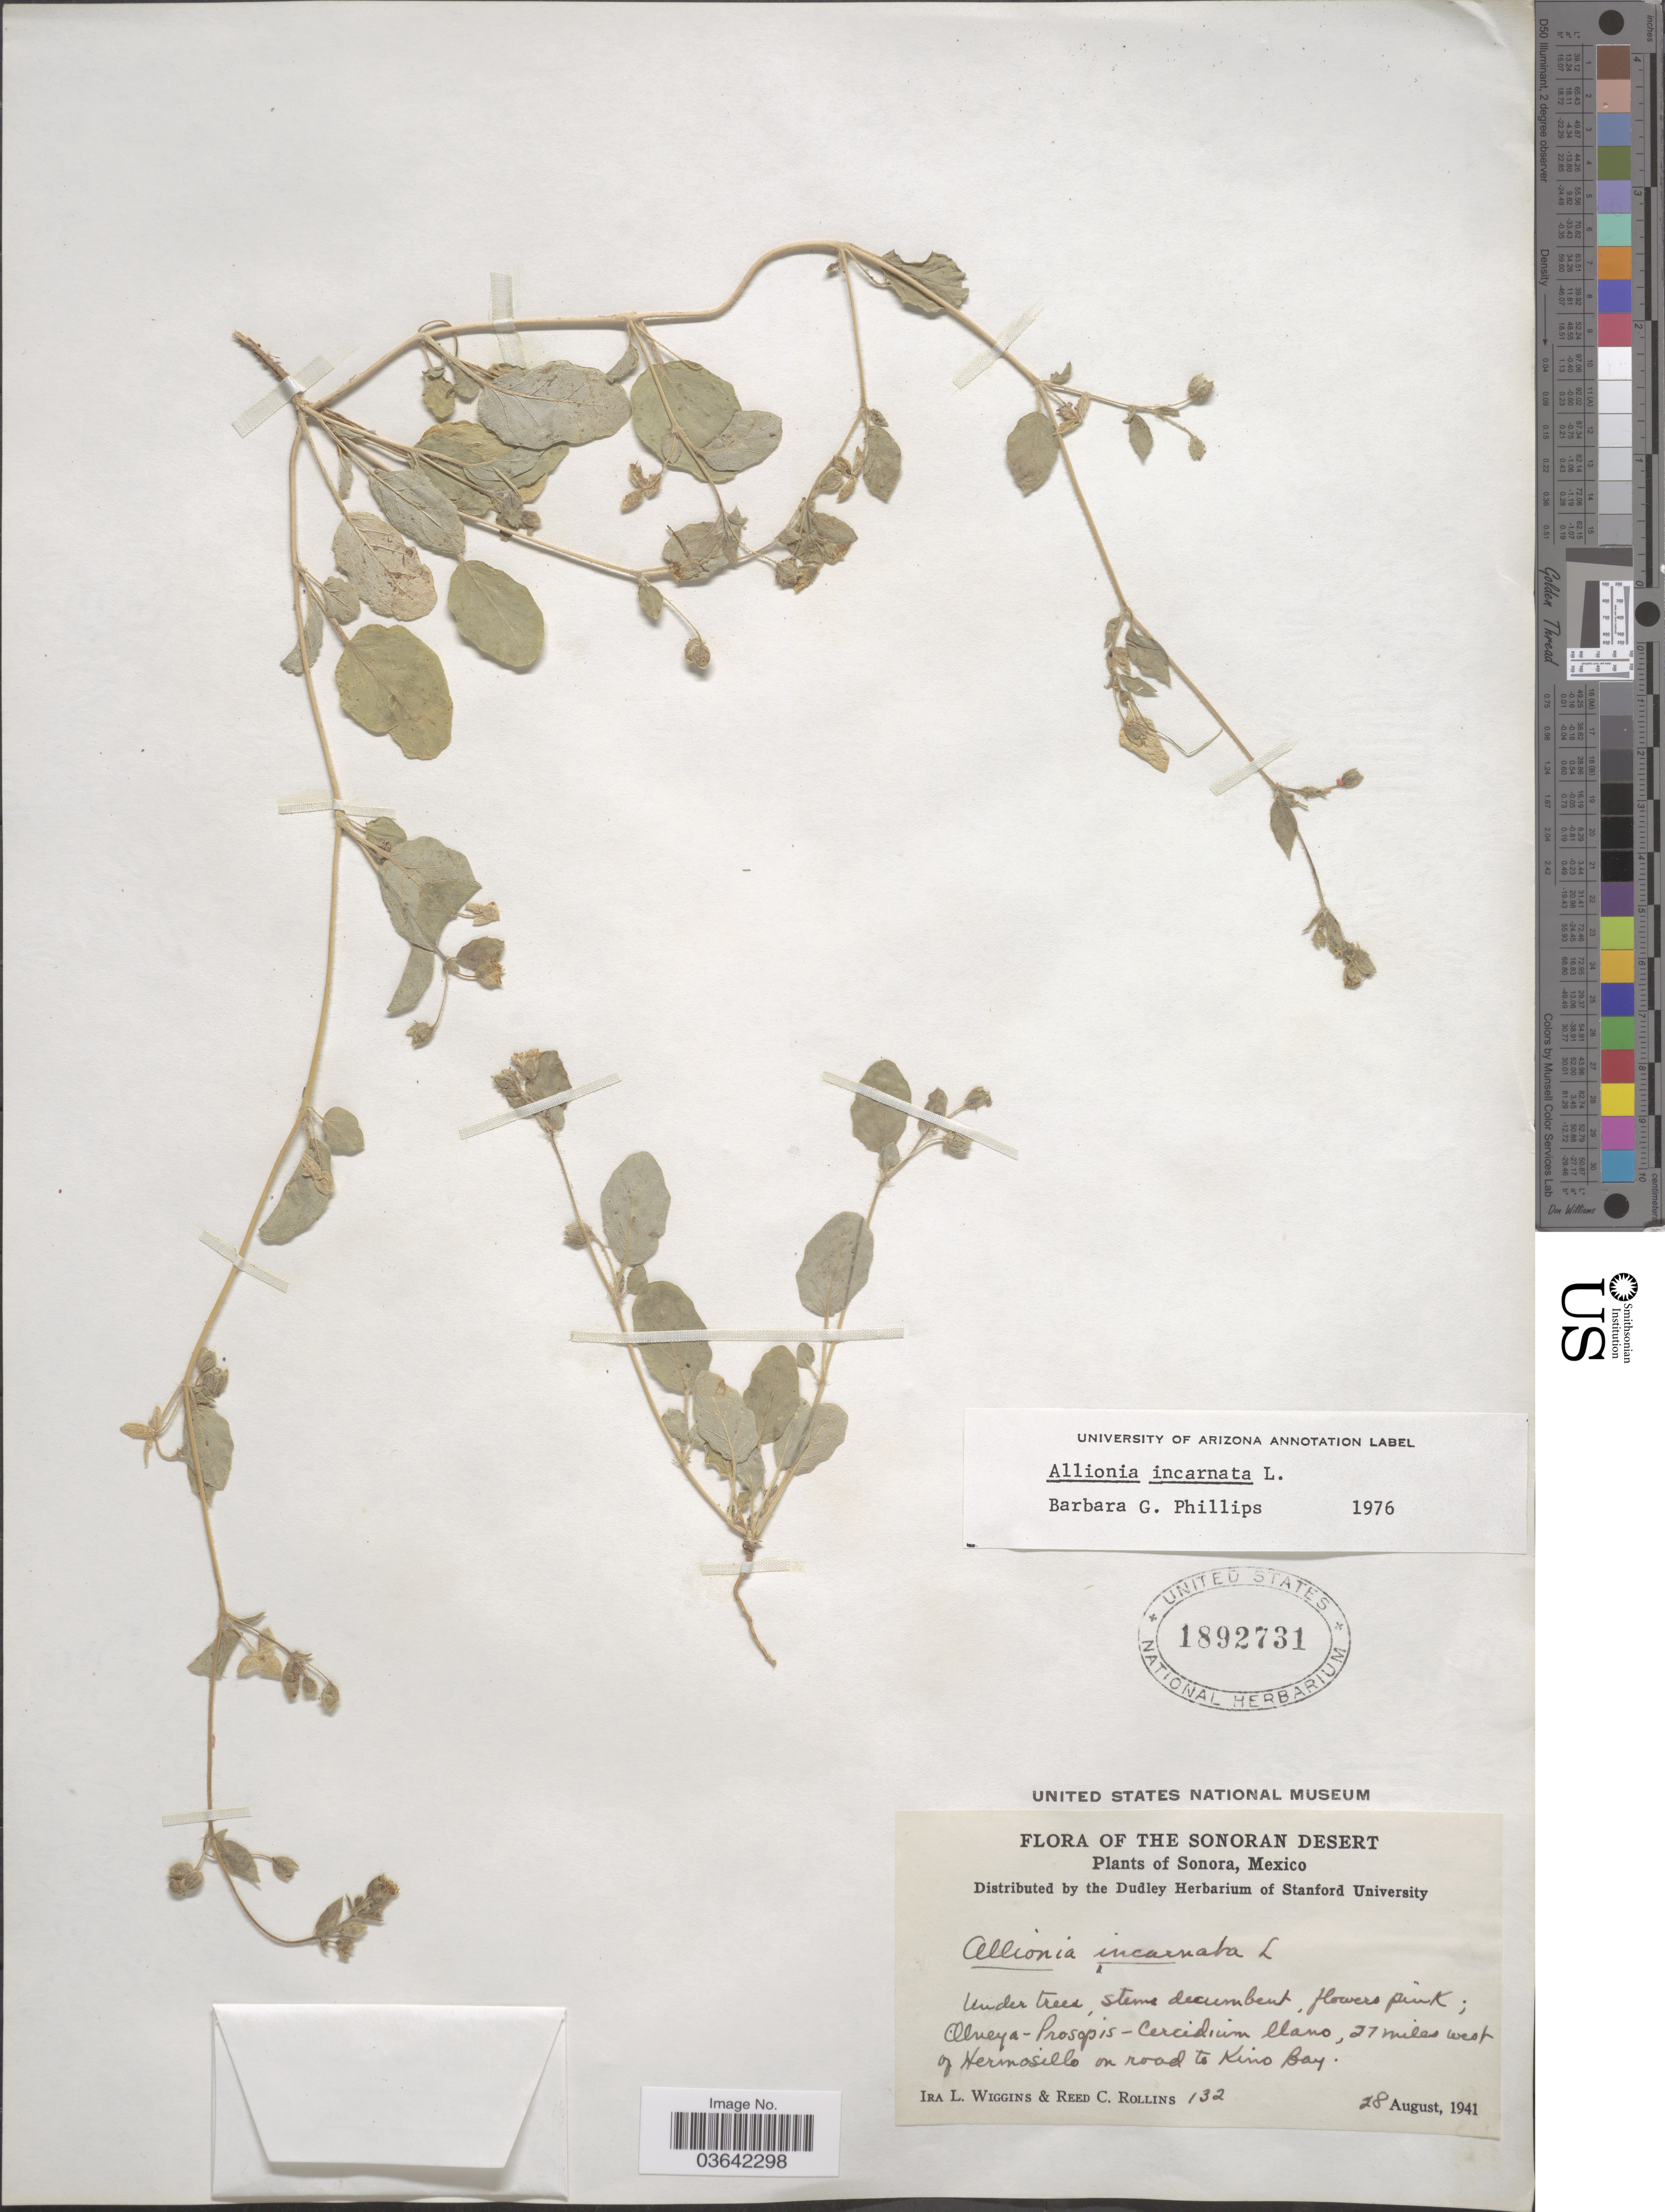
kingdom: Plantae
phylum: Tracheophyta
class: Magnoliopsida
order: Caryophyllales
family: Nyctaginaceae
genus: Allionia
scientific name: Allionia incarnata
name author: L.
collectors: I. L. Wiggins & R. C. Rollins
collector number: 132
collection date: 1941-08-28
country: Mexico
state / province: Sonora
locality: The Sonoran Desert. 27 miles west of Hermosillo on road to Kino Bay.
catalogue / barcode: US 1892731